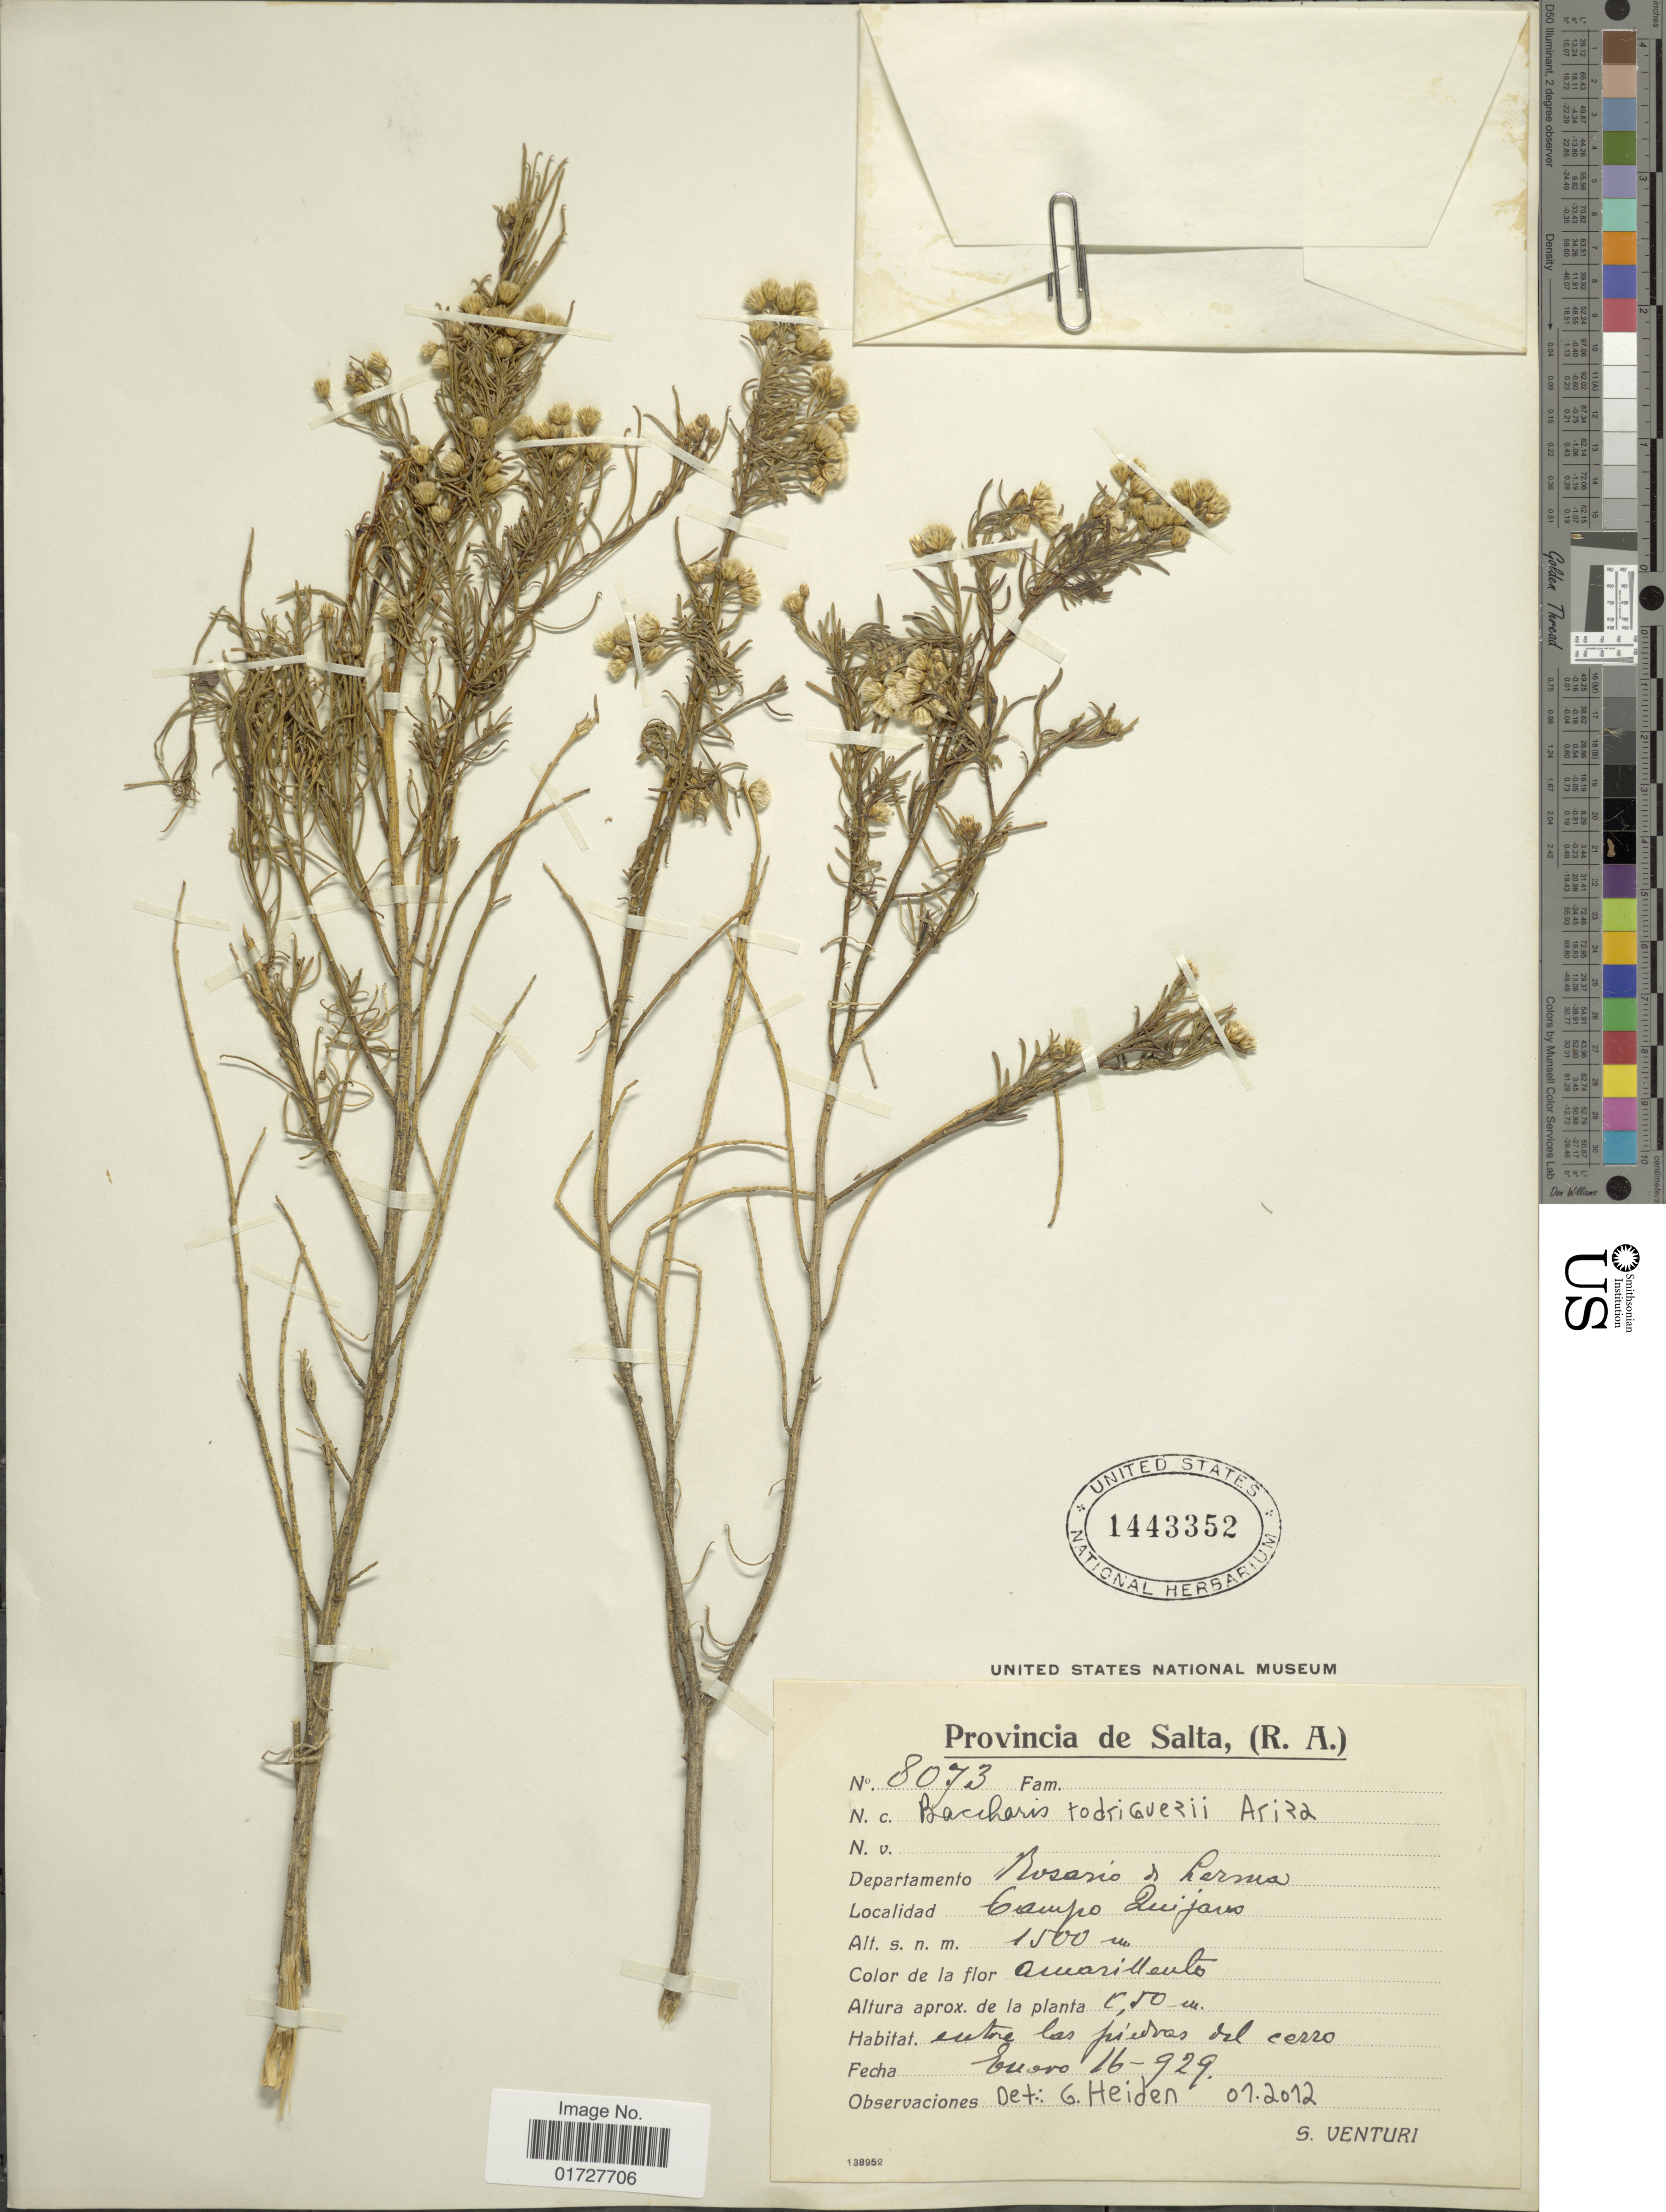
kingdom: Plantae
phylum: Tracheophyta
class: Magnoliopsida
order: Asterales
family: Asteraceae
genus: Baccharis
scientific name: Baccharis rodriguezii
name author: Ariza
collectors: S. Venturi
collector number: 8073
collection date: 1929-01-16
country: Argentina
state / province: Salta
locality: Departamento Rosario de Lerma, Campo Quijano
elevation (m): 1500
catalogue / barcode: US 1443352